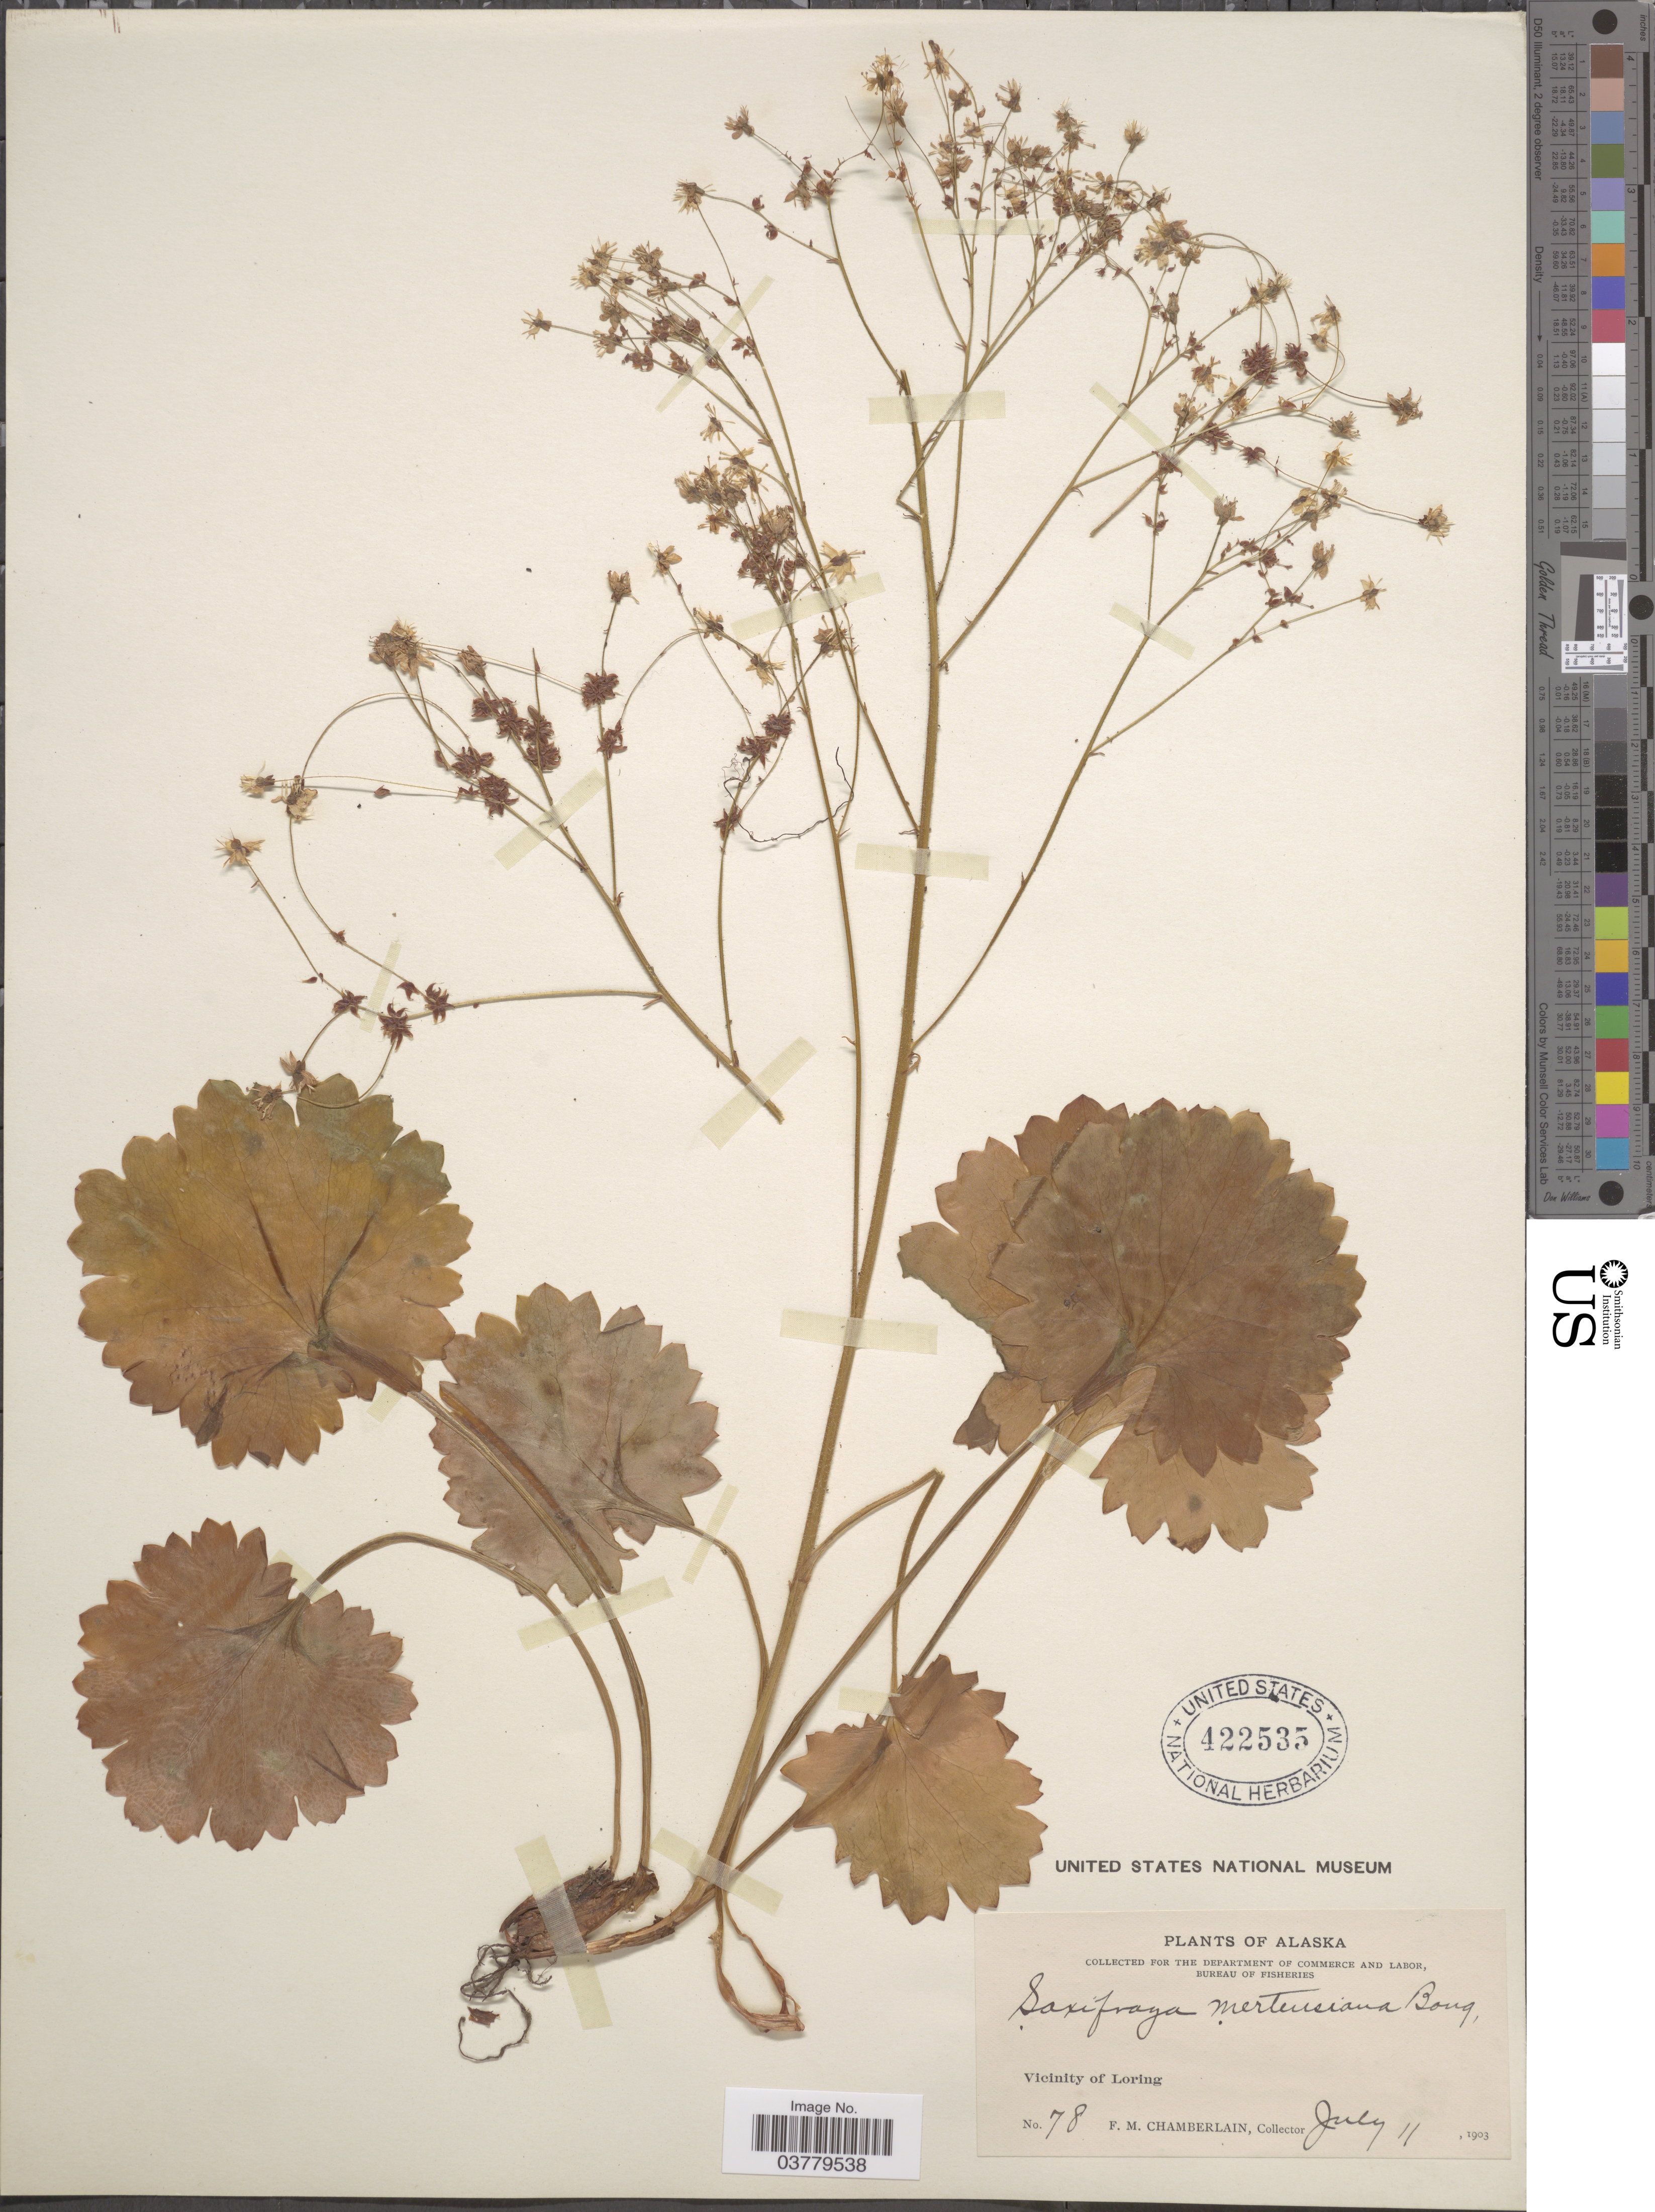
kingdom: Plantae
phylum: Tracheophyta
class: Magnoliopsida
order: Saxifragales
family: Saxifragaceae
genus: Saxifraga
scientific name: Saxifraga mertensiana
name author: Bong.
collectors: F. Chamberlain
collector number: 78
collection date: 1903-07-11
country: United States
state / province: Alaska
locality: Vicinity of Loring.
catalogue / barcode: US 422535